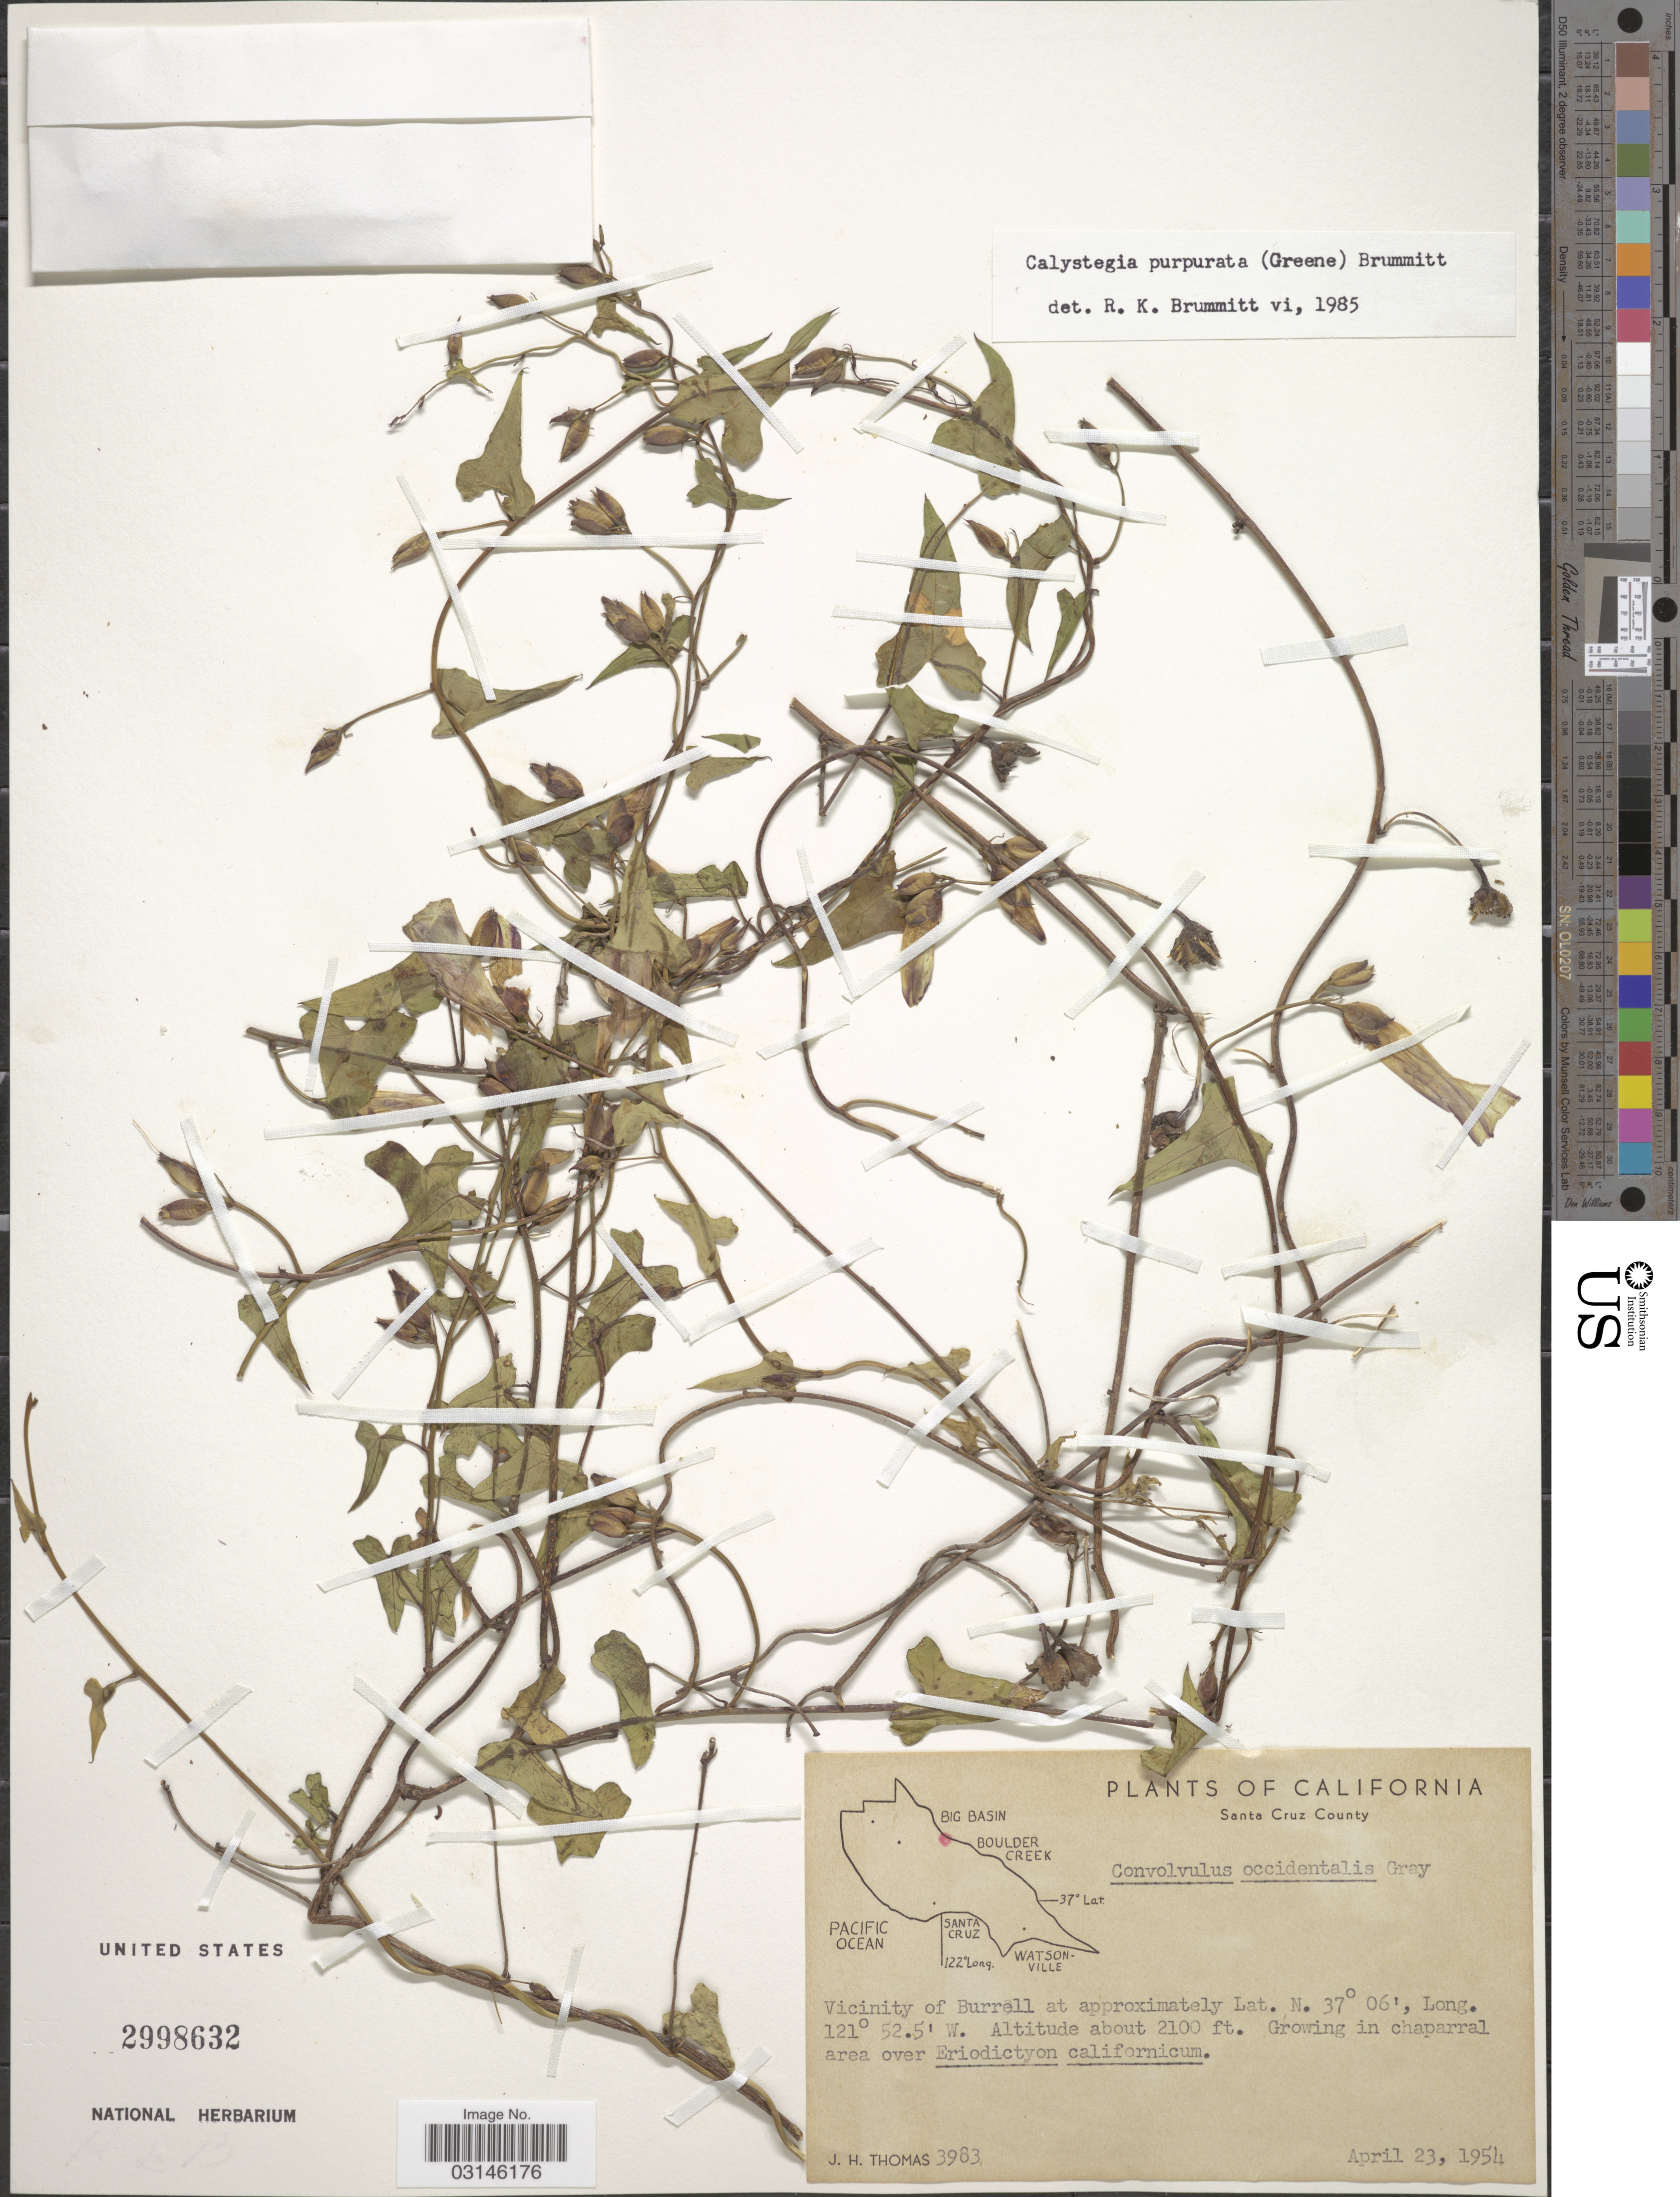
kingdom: Plantae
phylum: Tracheophyta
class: Magnoliopsida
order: Solanales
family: Convolvulaceae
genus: Calystegia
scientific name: Calystegia purpurata subsp. purpurata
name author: (Greene) Brummitt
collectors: J. H. Thomas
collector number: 3983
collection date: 1954-04-23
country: United States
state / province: California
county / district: Santa Cruz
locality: Santa Cruz County, Vicinity of Burrell.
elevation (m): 640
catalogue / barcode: US 2998632